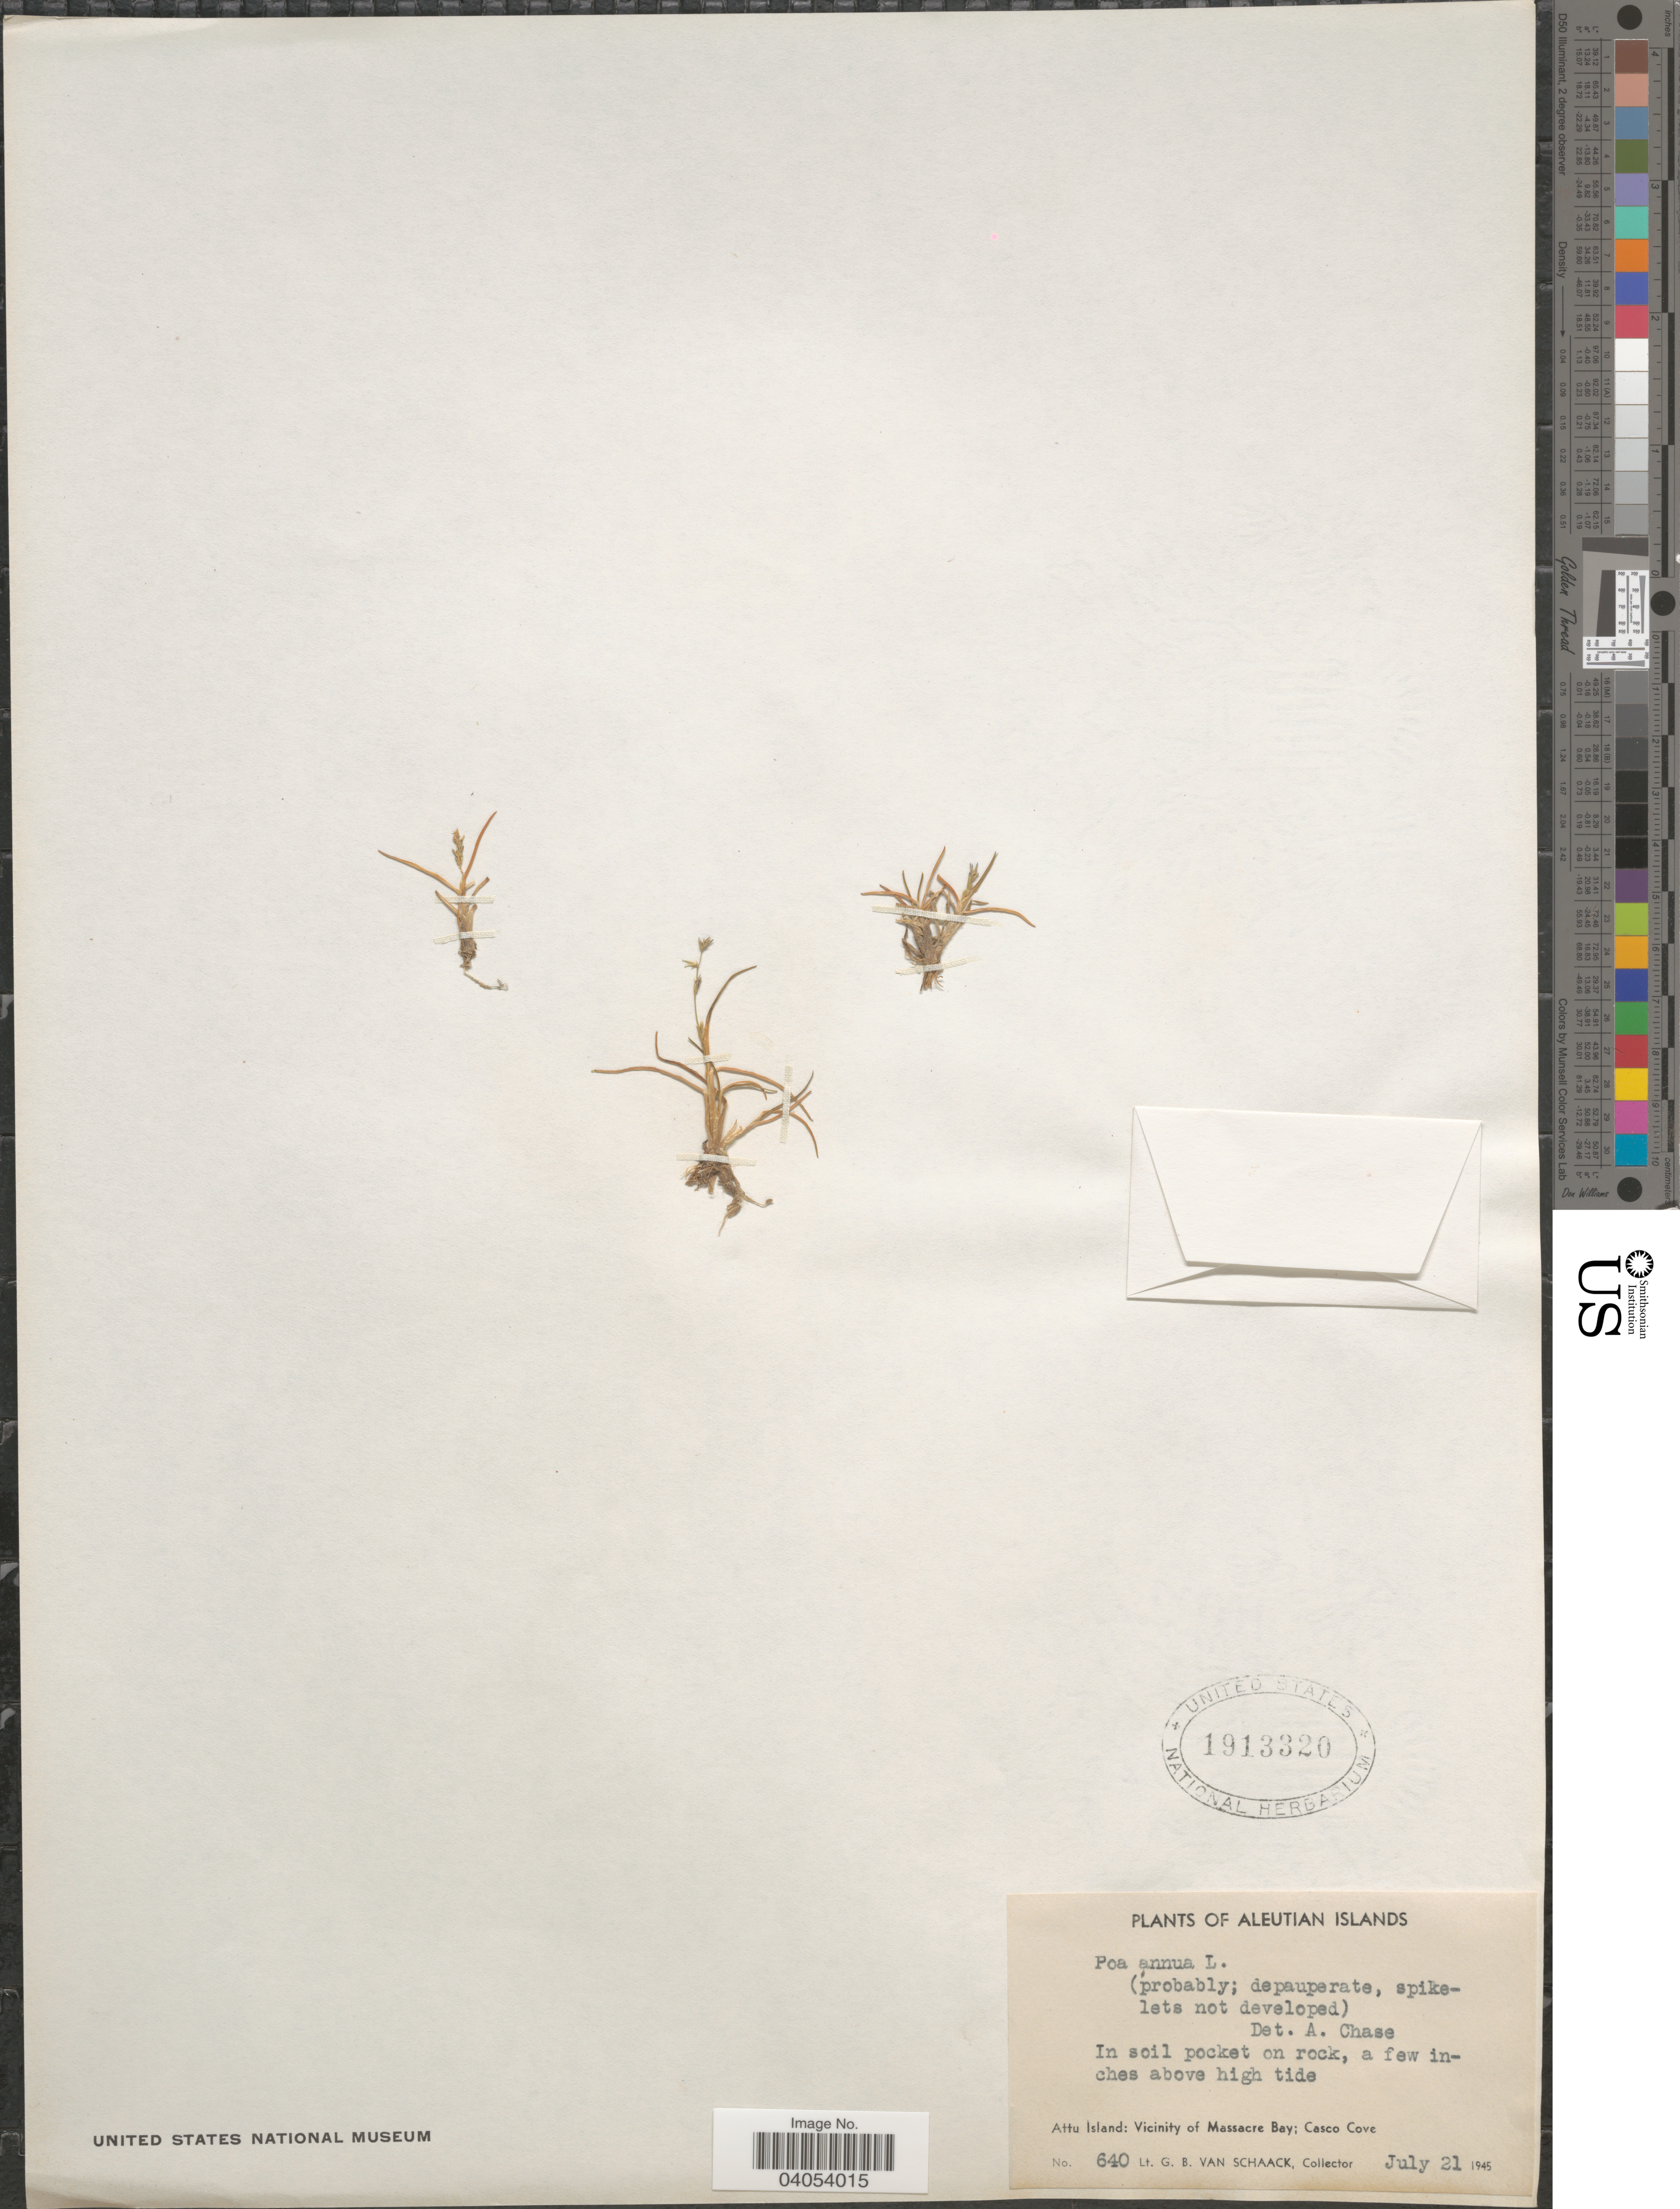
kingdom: Plantae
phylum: Tracheophyta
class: Liliopsida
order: Poales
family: Poaceae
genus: Poa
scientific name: Poa annua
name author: L.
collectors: G. Van Schaack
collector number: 640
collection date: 1945-07-21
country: United States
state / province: Alaska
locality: Aleutian Islands. Attu Island: Vicinity of Massacre Bay; Casco Cove.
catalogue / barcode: US 1913320